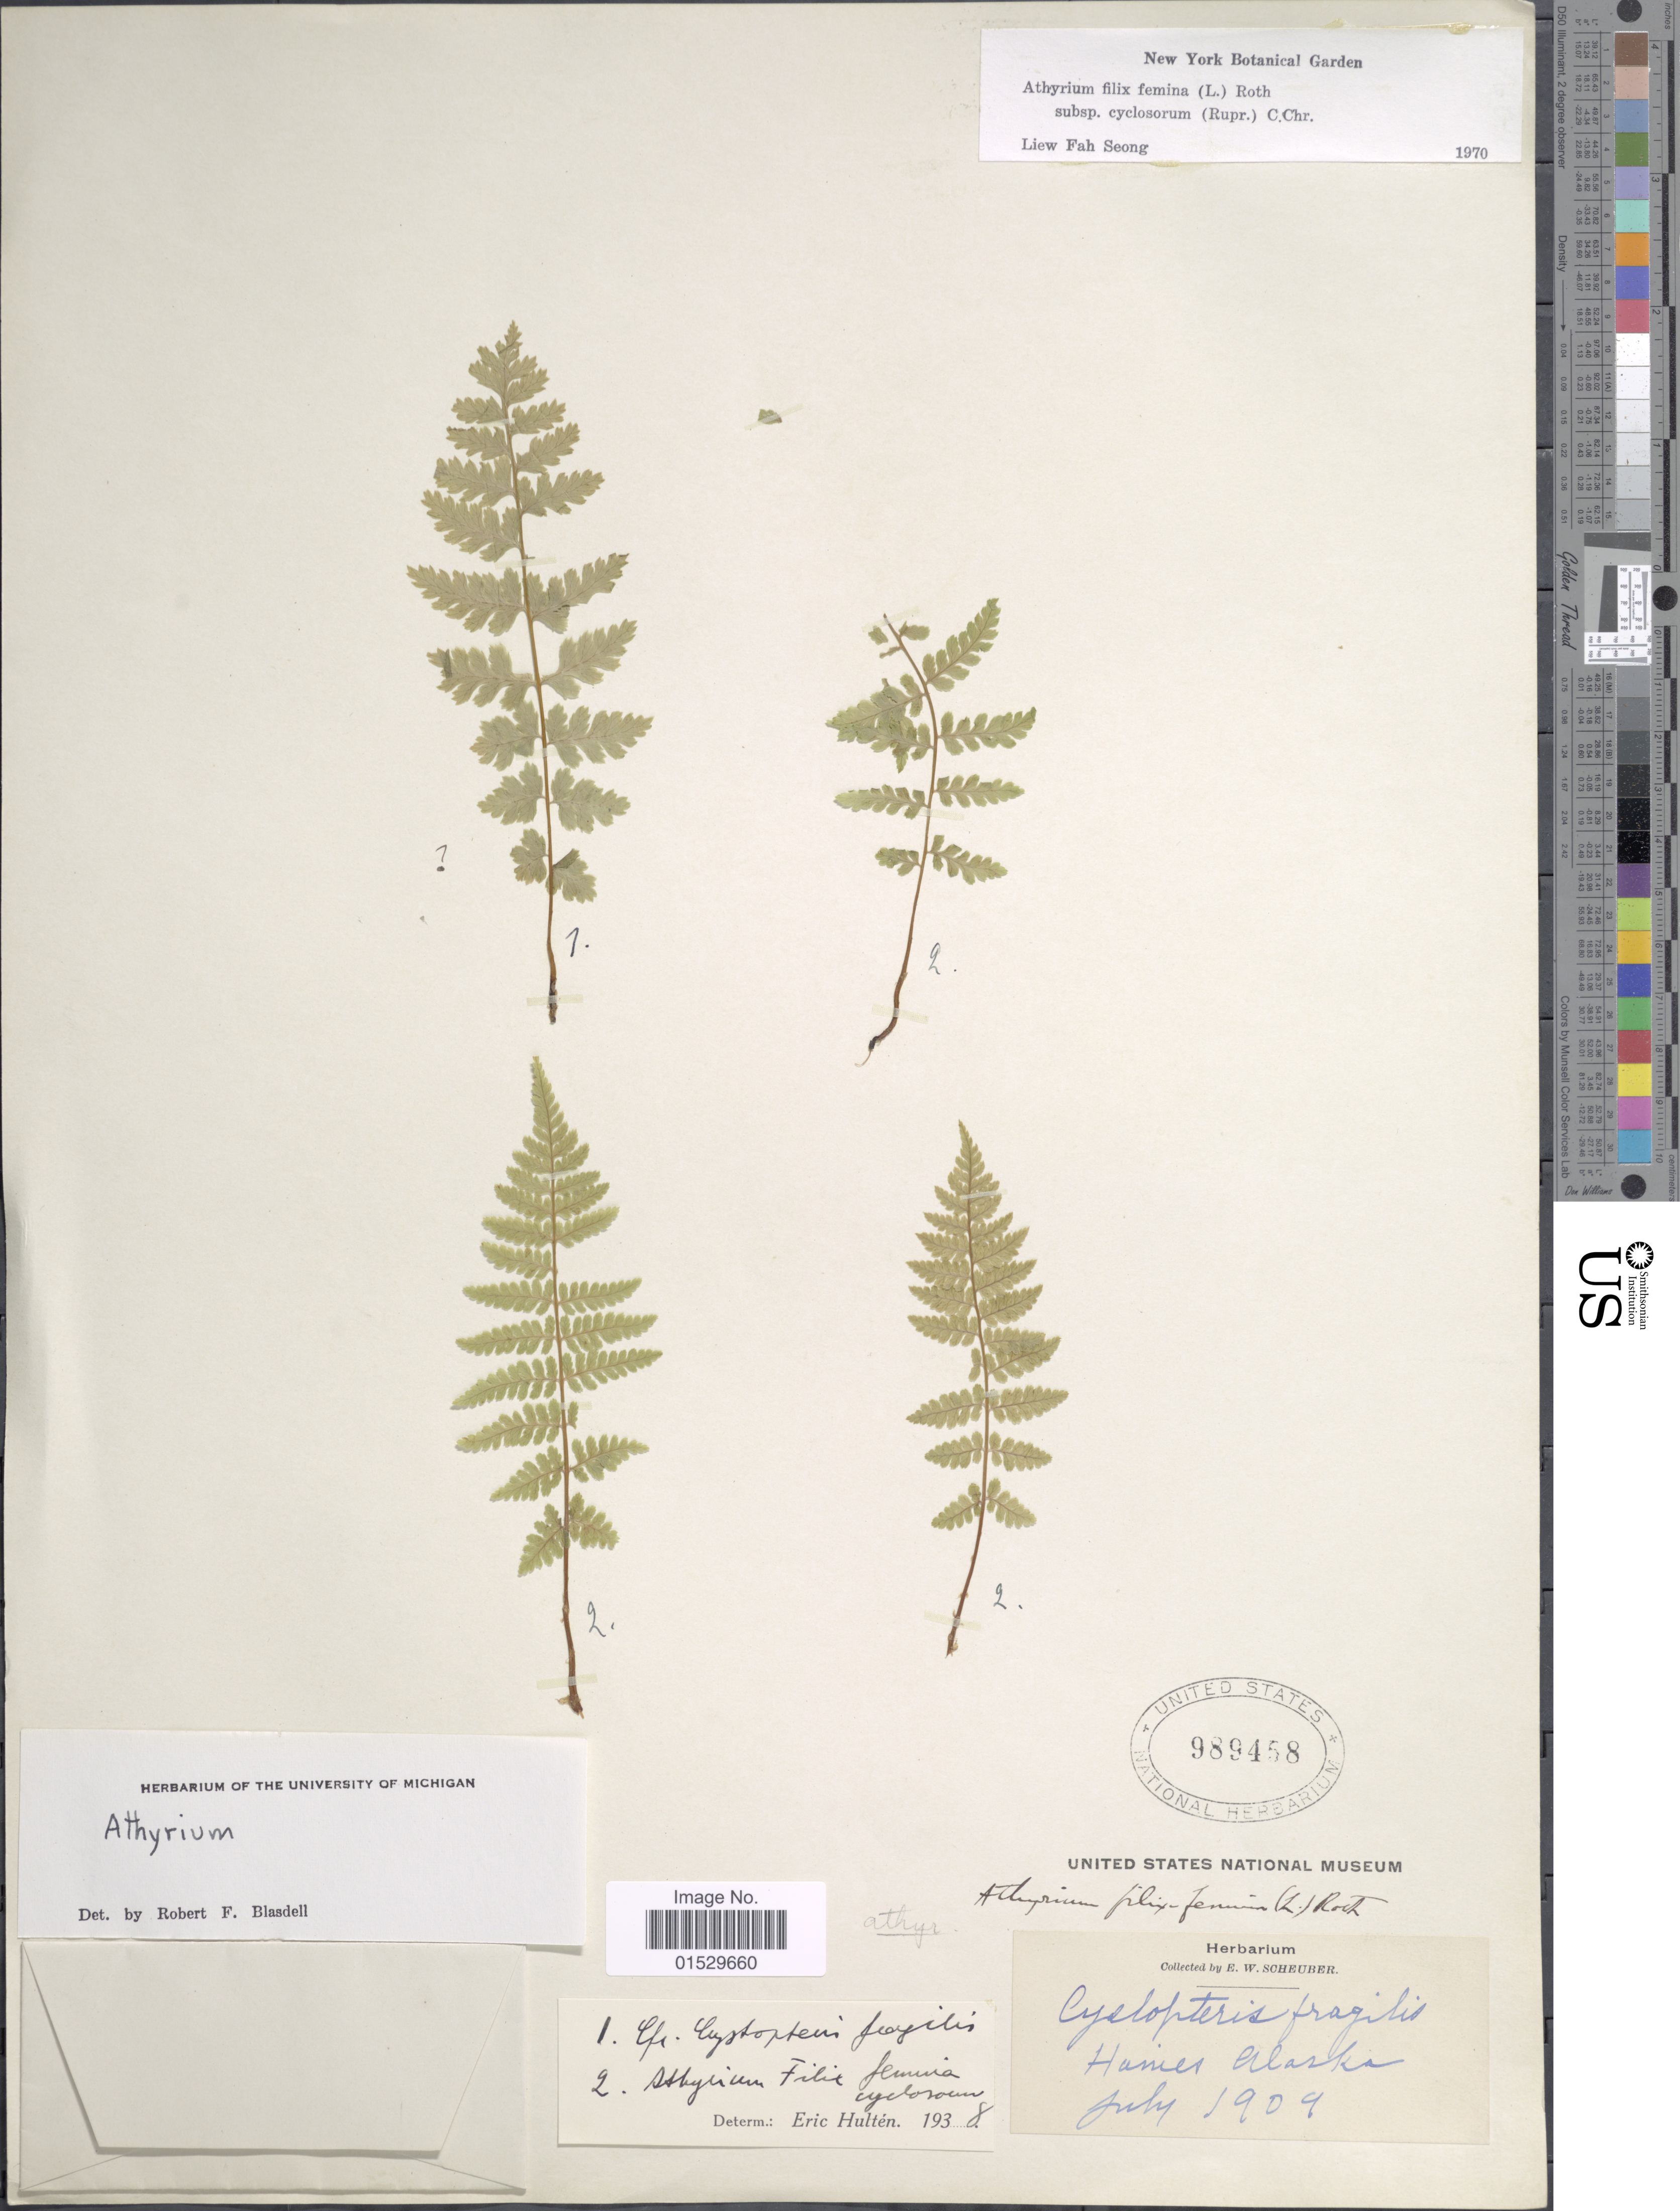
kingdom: Plantae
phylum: Tracheophyta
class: Polypodiopsida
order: Polypodiales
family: Athyriaceae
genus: Athyrium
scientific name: Athyrium filix-femina subsp. cyclosorum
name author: (Rupr.) C. Chr.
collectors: E. Scheuber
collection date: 1909-07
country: United States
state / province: Alaska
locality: Haines, Alaska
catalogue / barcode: US 989458